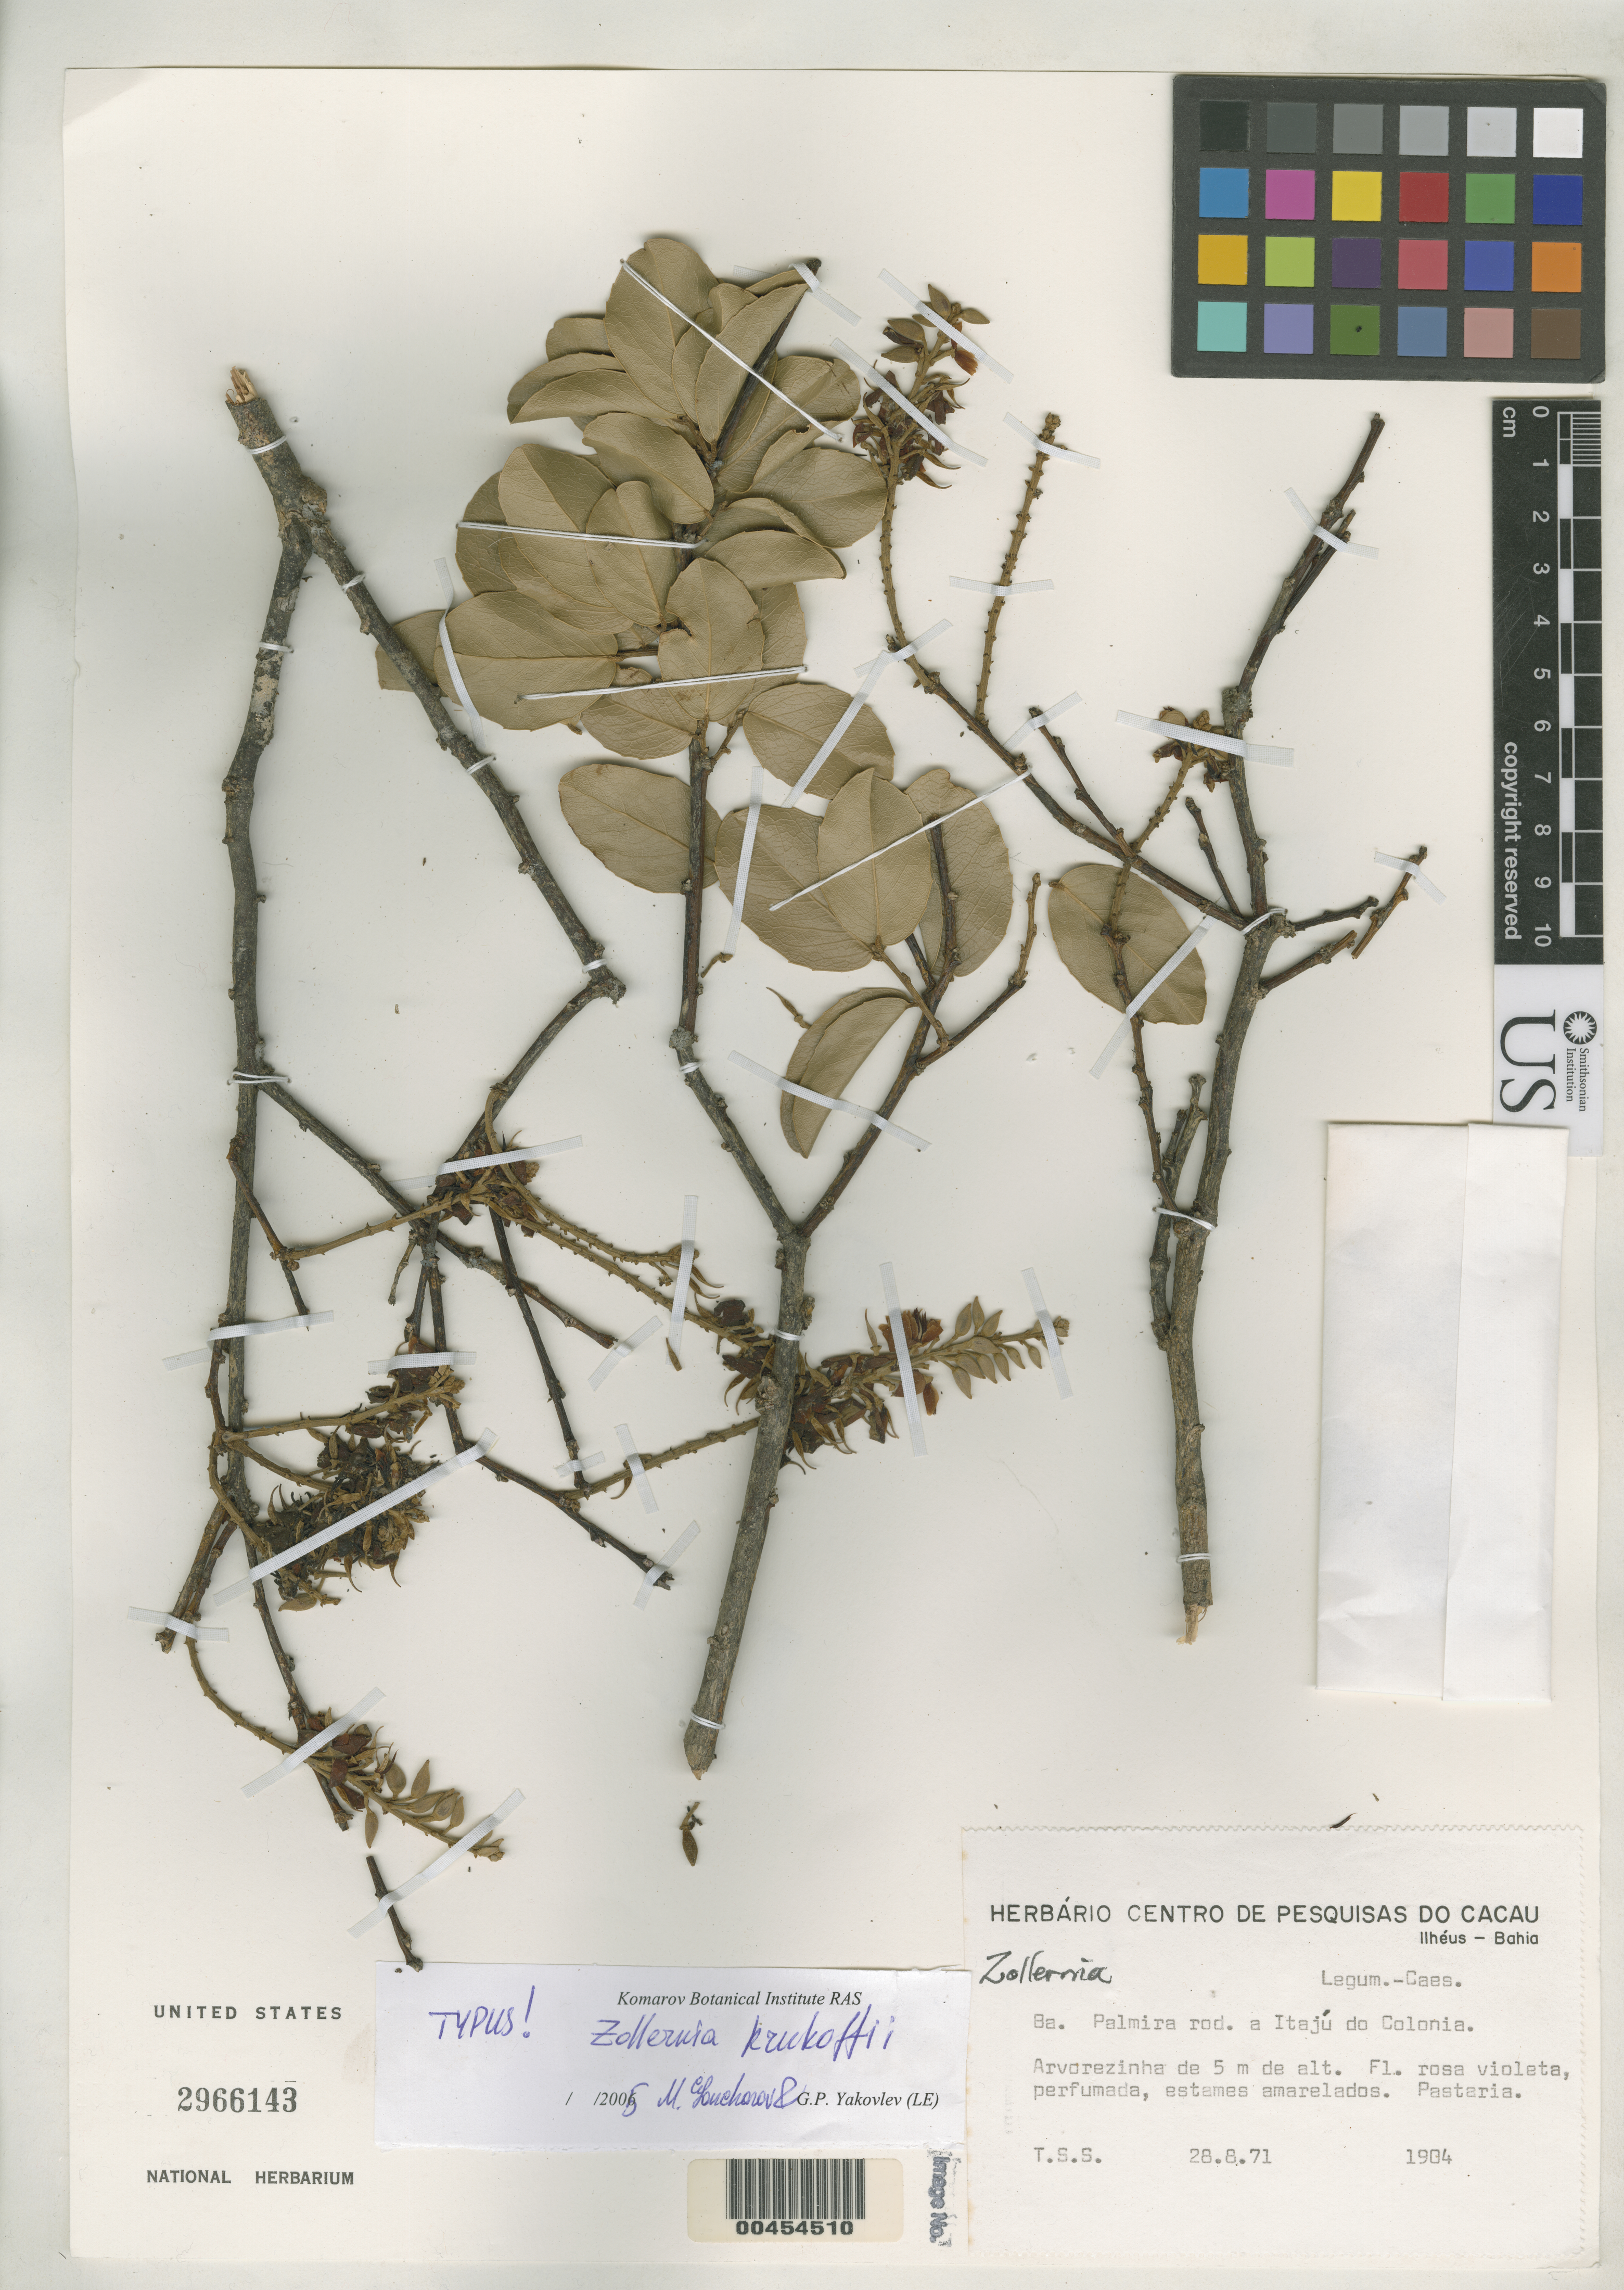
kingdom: Plantae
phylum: Tracheophyta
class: Magnoliopsida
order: Fabales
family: Fabaceae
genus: Zollernia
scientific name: Zollernia krukoffii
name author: M.Yu. Gontsch. & Yakovlev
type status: Holotype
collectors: T. S. Santos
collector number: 1904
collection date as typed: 28 Aug 1971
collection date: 1971-08-28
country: Brazil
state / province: Bahia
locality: Palmira rod. a Itajú do Colonia.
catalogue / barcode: US 2966143